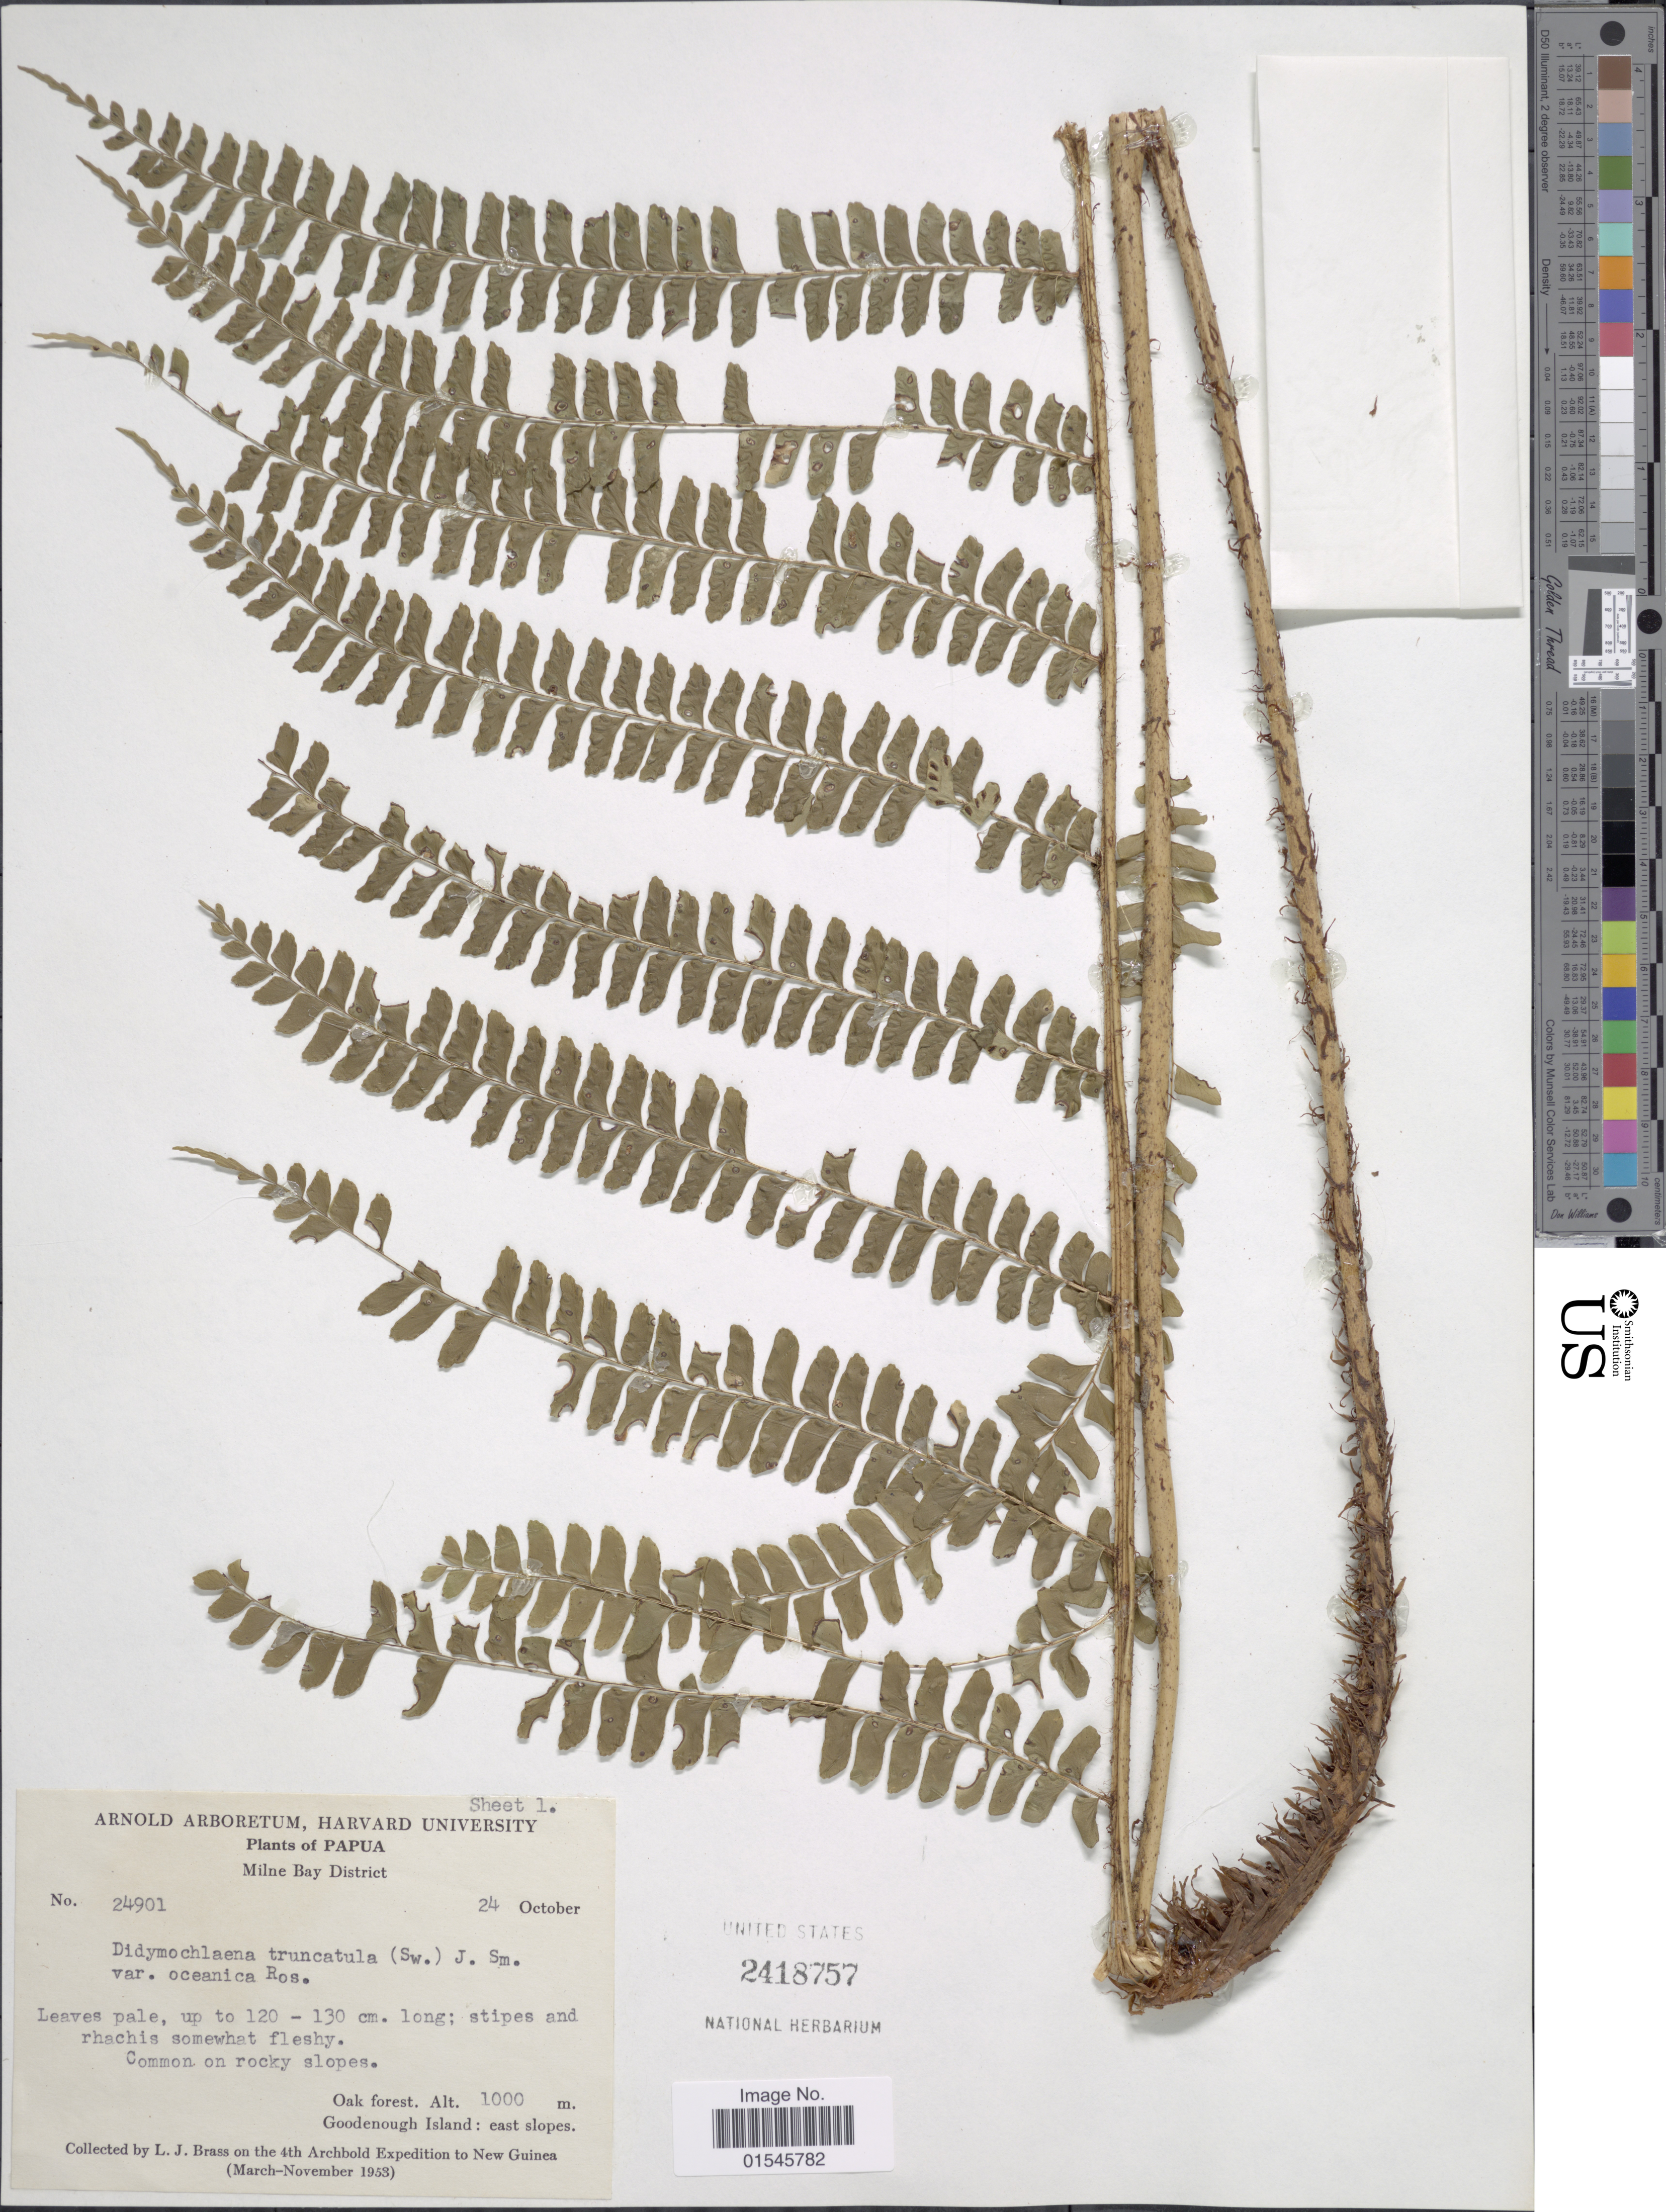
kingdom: Plantae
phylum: Tracheophyta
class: Polypodiopsida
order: Polypodiales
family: Didymochlaenaceae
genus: Didymochlaena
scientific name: Didymochlaena truncatula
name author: (Sw.) J. Sm.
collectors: L. J. Brass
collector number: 24901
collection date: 1953-10-24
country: Papua New Guinea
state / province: Milne Bay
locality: Milne Bay District, Oak forest. Goodenough Island: east slopes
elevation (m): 1000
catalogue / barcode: US 2418757